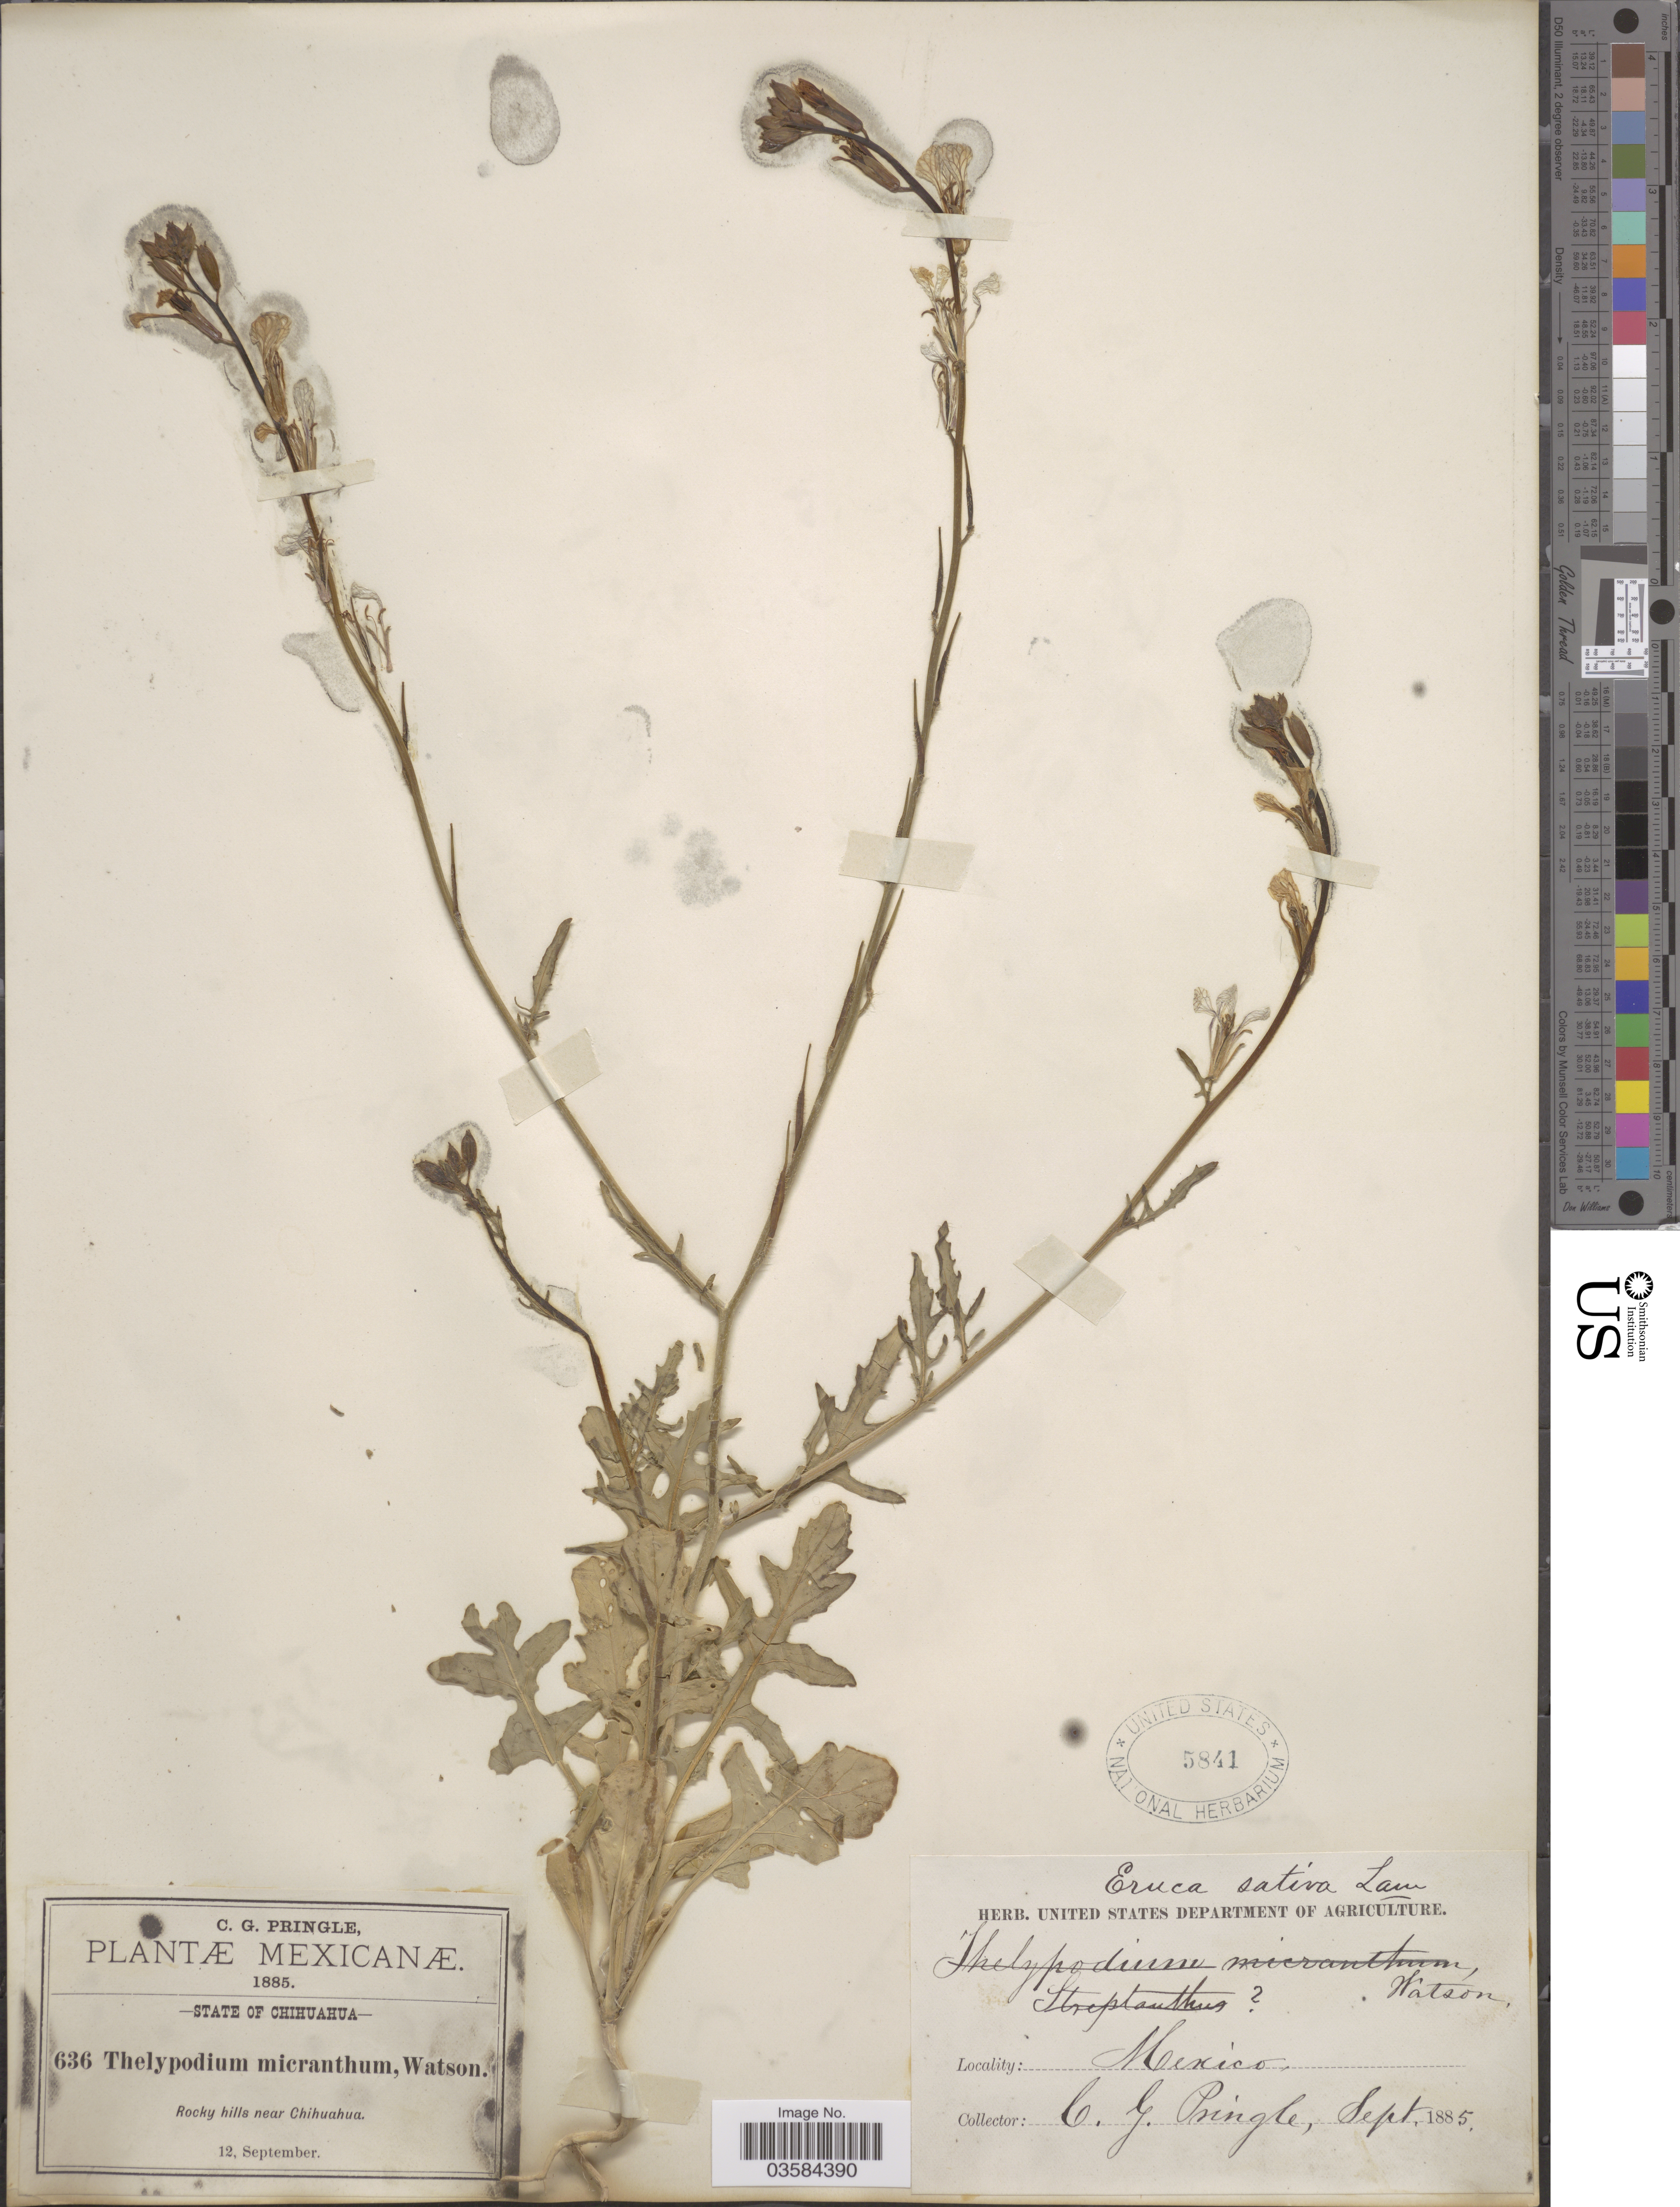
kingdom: Plantae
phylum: Tracheophyta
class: Magnoliopsida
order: Brassicales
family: Brassicaceae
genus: Eruca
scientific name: Eruca sativa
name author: Mill.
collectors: C. G. Pringle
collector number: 636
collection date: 1885-09-12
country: Mexico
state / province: Chihuahua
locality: Rocky hills near Chihuahua.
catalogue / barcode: US 5841